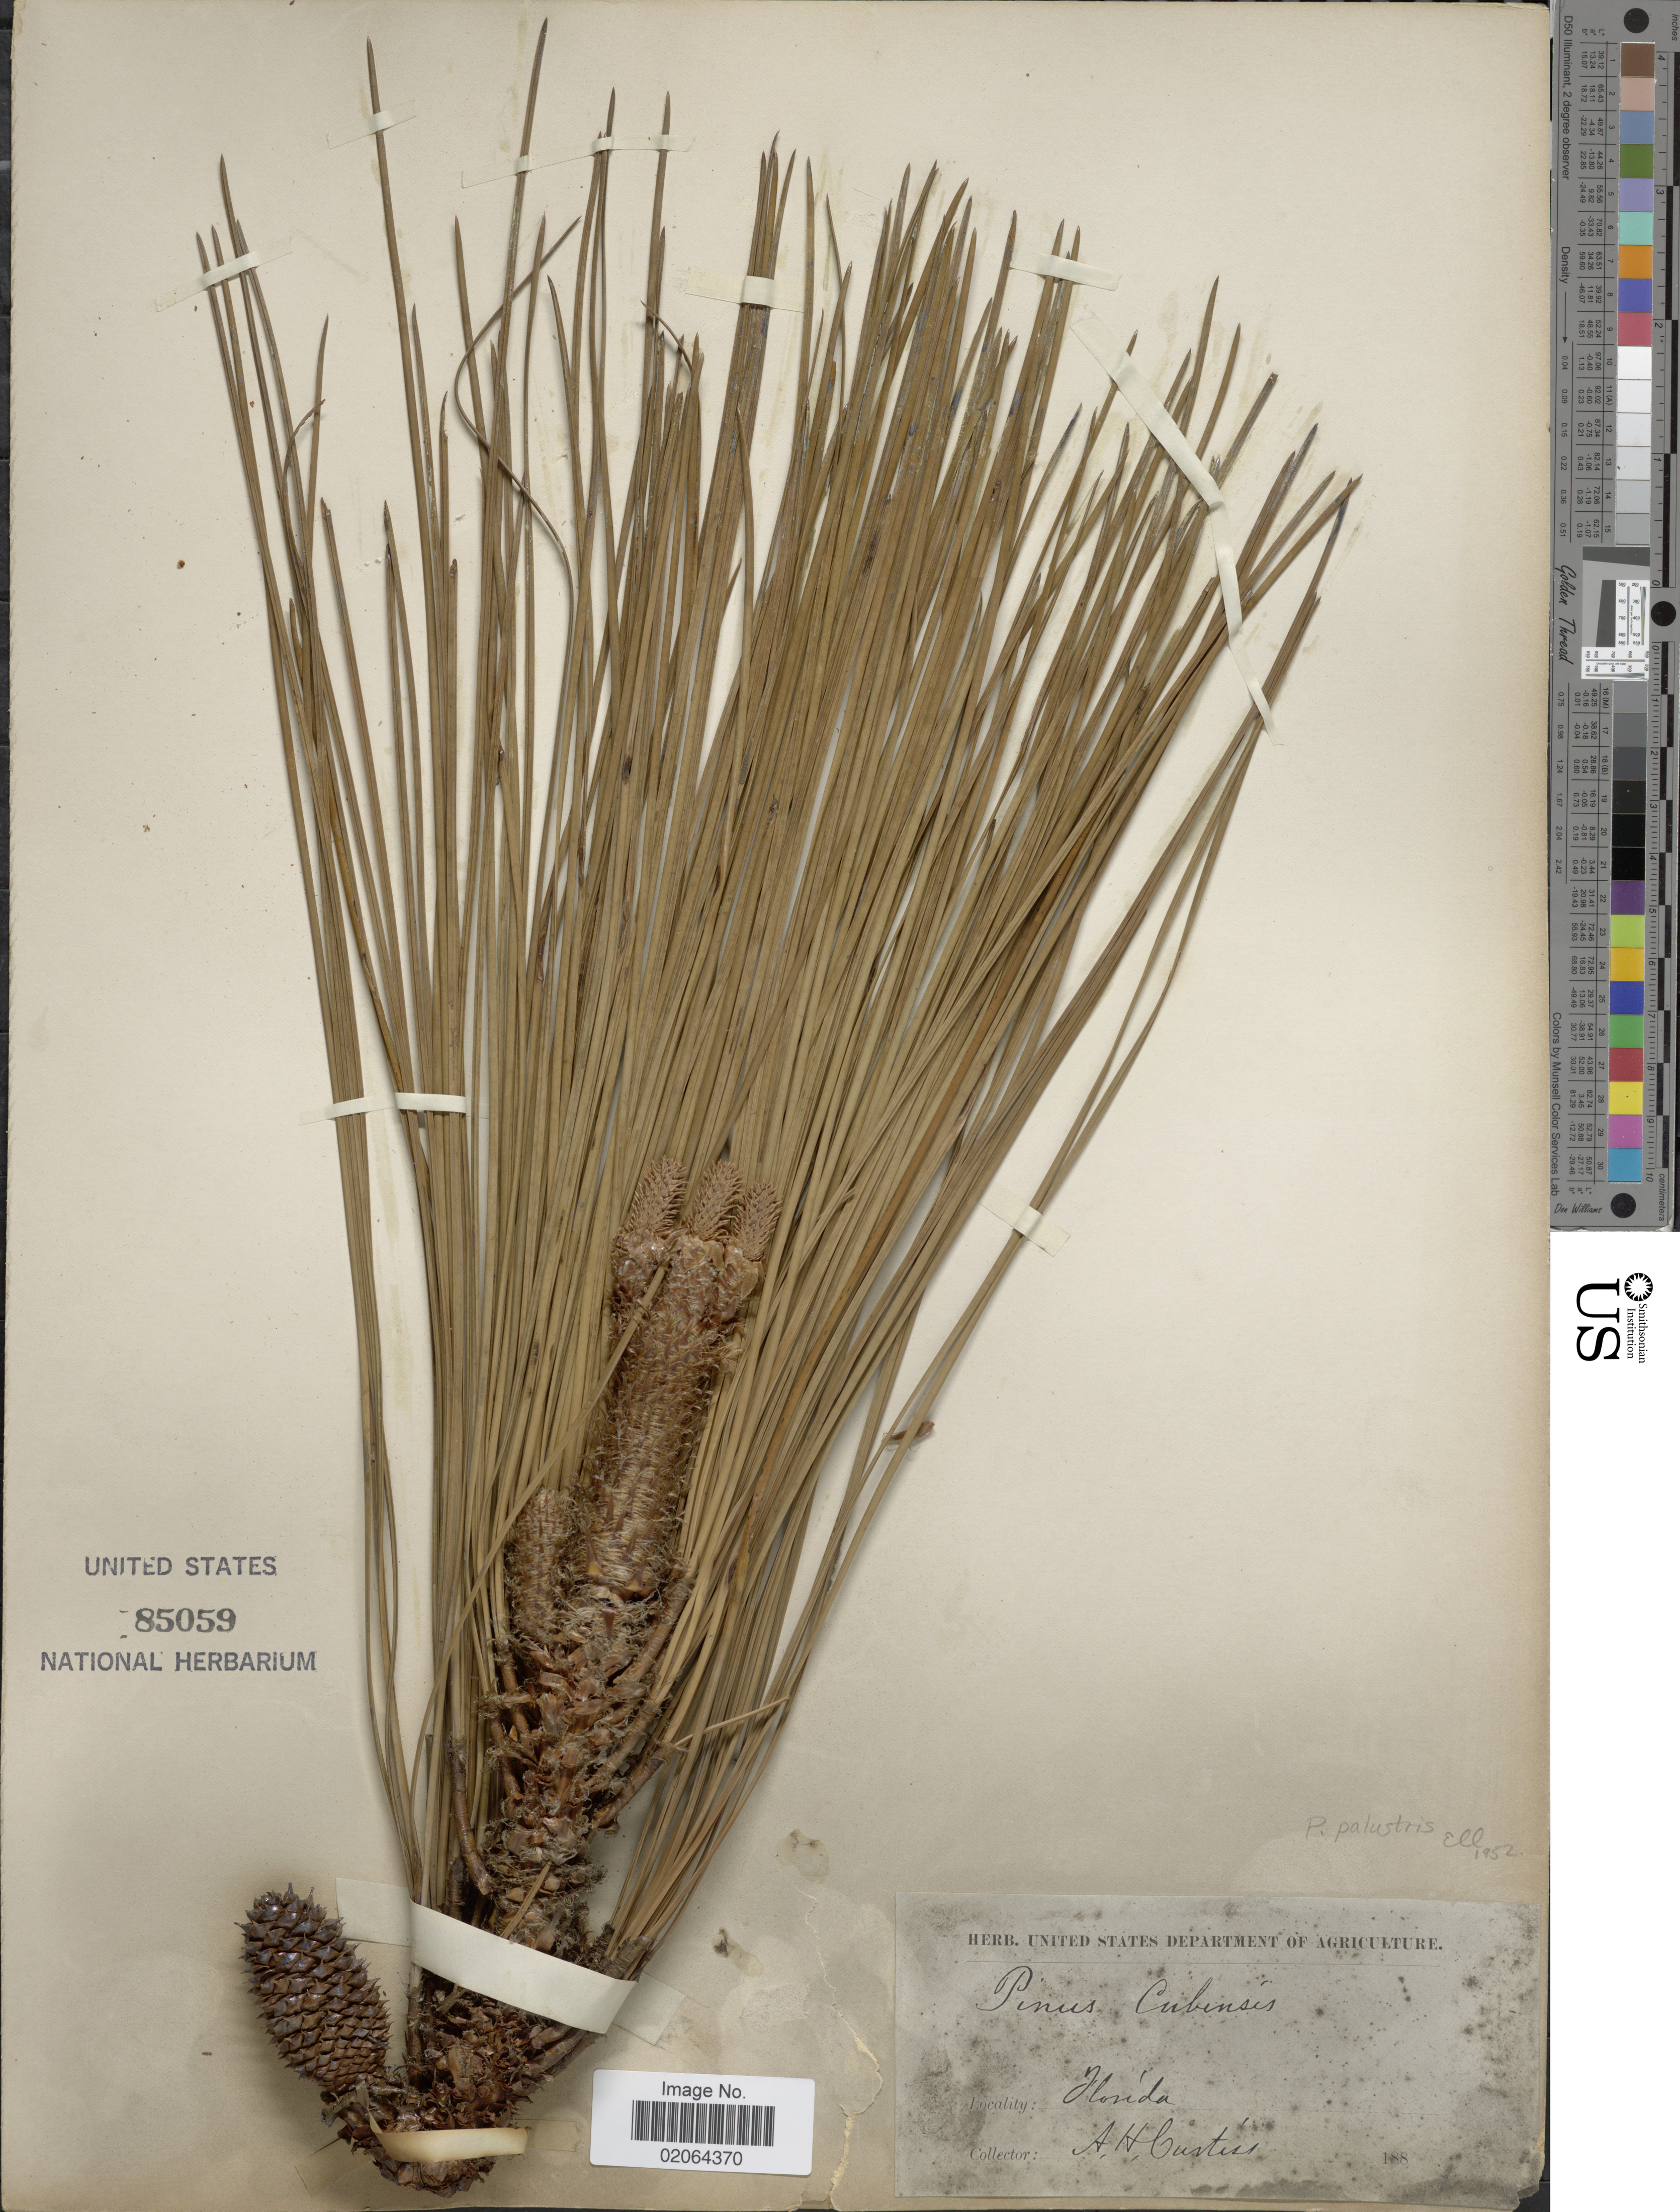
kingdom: Plantae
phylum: Tracheophyta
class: Pinopsida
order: Pinales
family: Pinaceae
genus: Pinus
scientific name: Pinus palustris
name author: Mill.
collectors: A. Curtis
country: United States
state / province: Florida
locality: Florida.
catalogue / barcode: US 85059